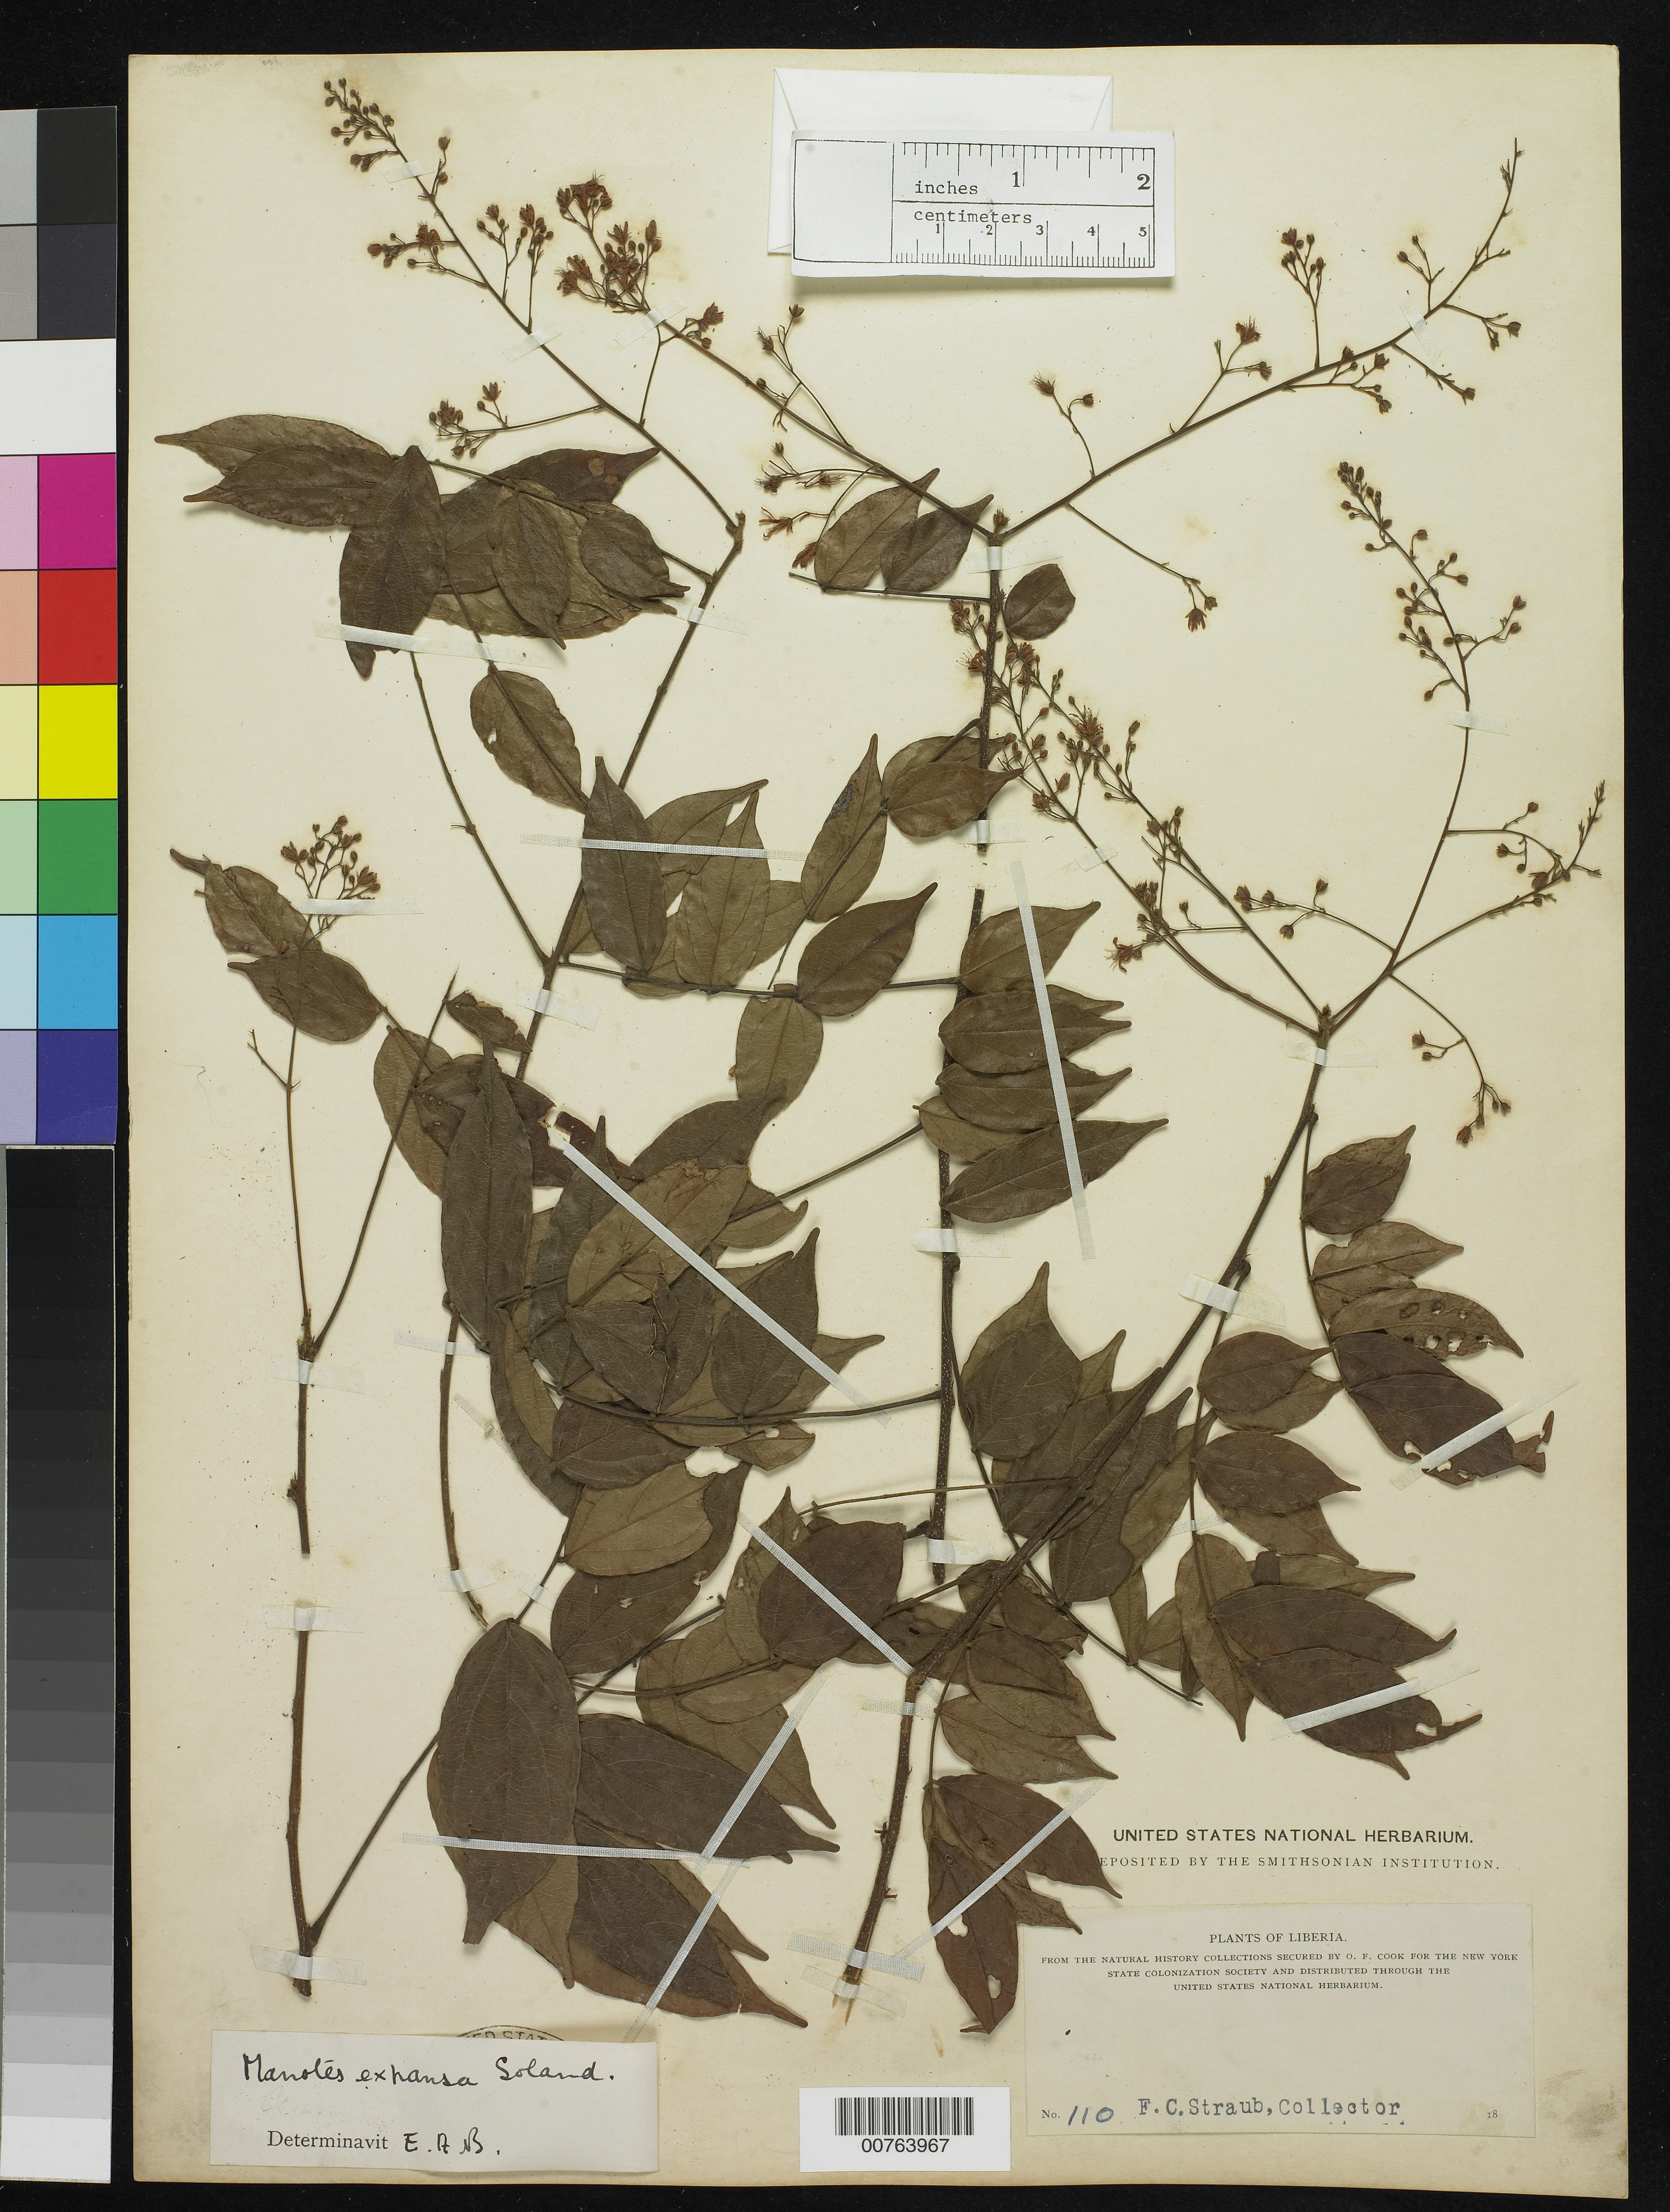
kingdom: Plantae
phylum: Tracheophyta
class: Magnoliopsida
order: Oxalidales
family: Connaraceae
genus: Manotes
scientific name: Manotes expansa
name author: Sol. ex Planch.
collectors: F. Straub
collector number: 110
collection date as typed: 18--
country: Liberia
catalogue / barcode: US 946041